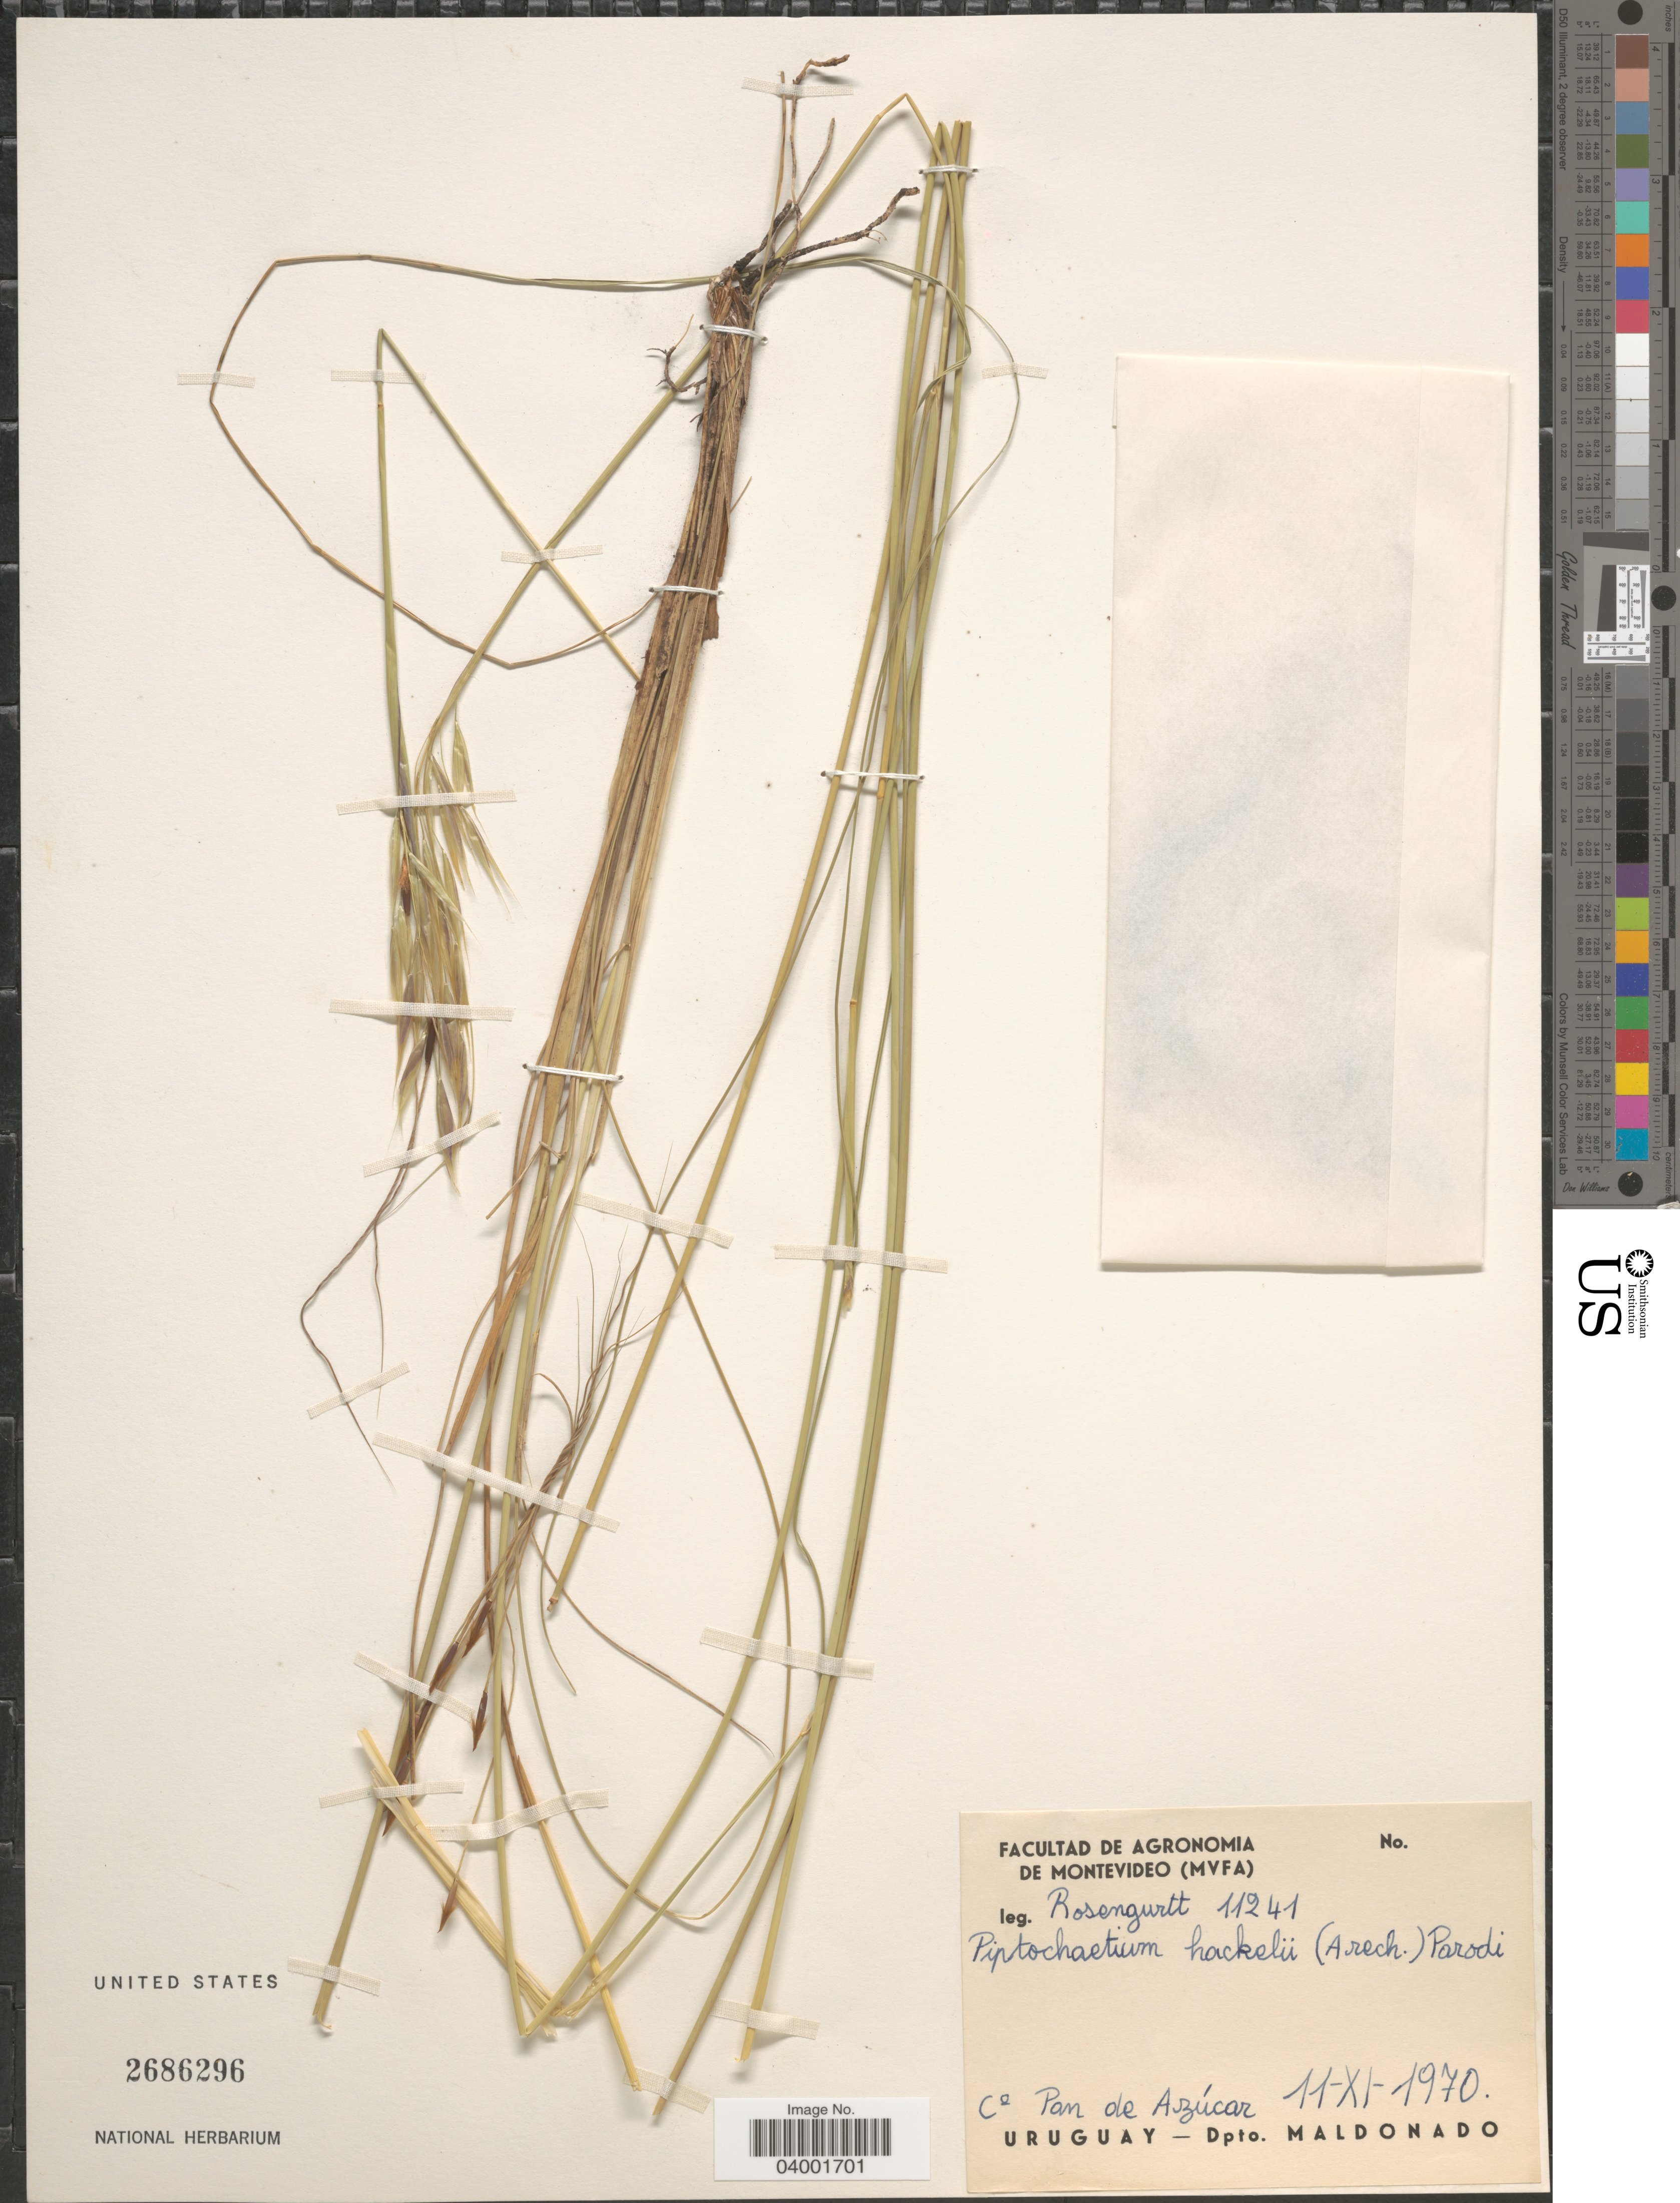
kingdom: Plantae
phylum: Tracheophyta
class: Liliopsida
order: Poales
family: Poaceae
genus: Piptochaetium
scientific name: Piptochaetium hackelii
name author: (Arechav.) Parodi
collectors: Rosengurtt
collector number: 11241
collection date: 1970-11-11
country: Uruguay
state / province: Maldonado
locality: Co Pan de Azúcar. Dpto. Maldonado.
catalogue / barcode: US 2686296